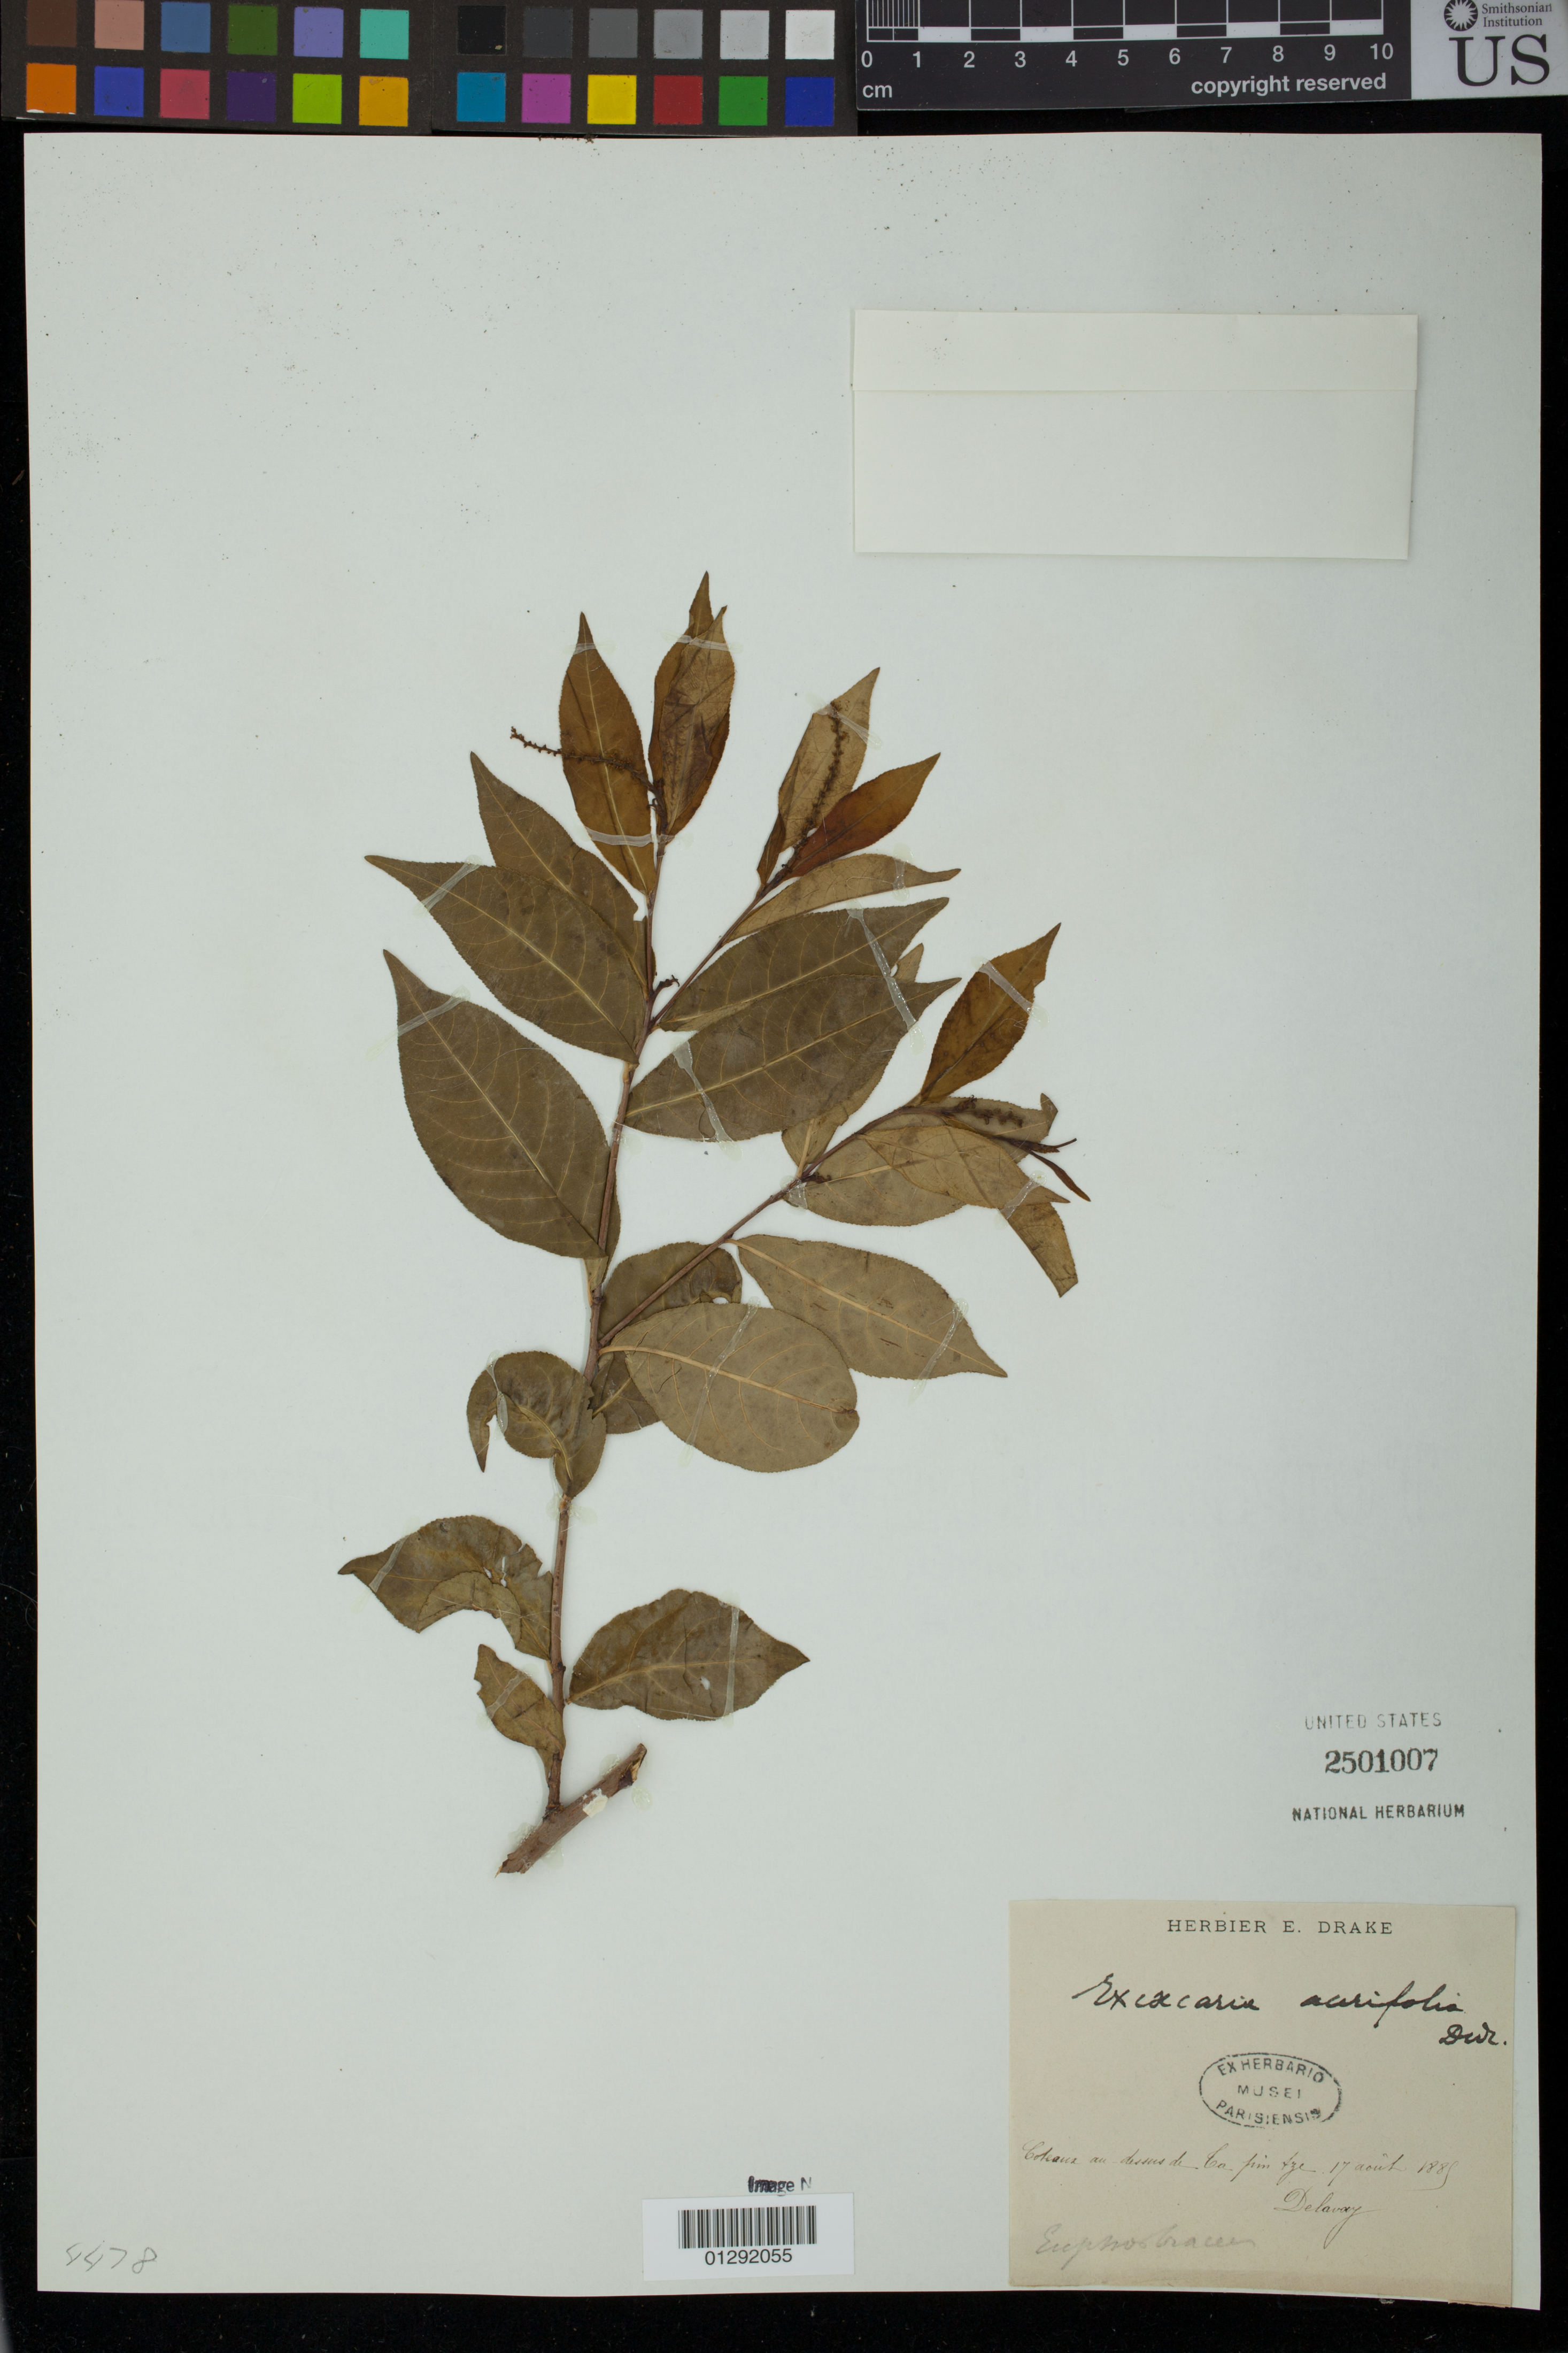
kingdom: Plantae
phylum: Tracheophyta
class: Magnoliopsida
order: Malpighiales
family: Euphorbiaceae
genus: Excoecaria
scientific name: Excoecaria acerifolia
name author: Didr.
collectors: Delavay, --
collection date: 1885-04-17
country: China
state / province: Yunnan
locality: Coteaux au-dessus de Ta pintze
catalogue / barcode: US 2501007